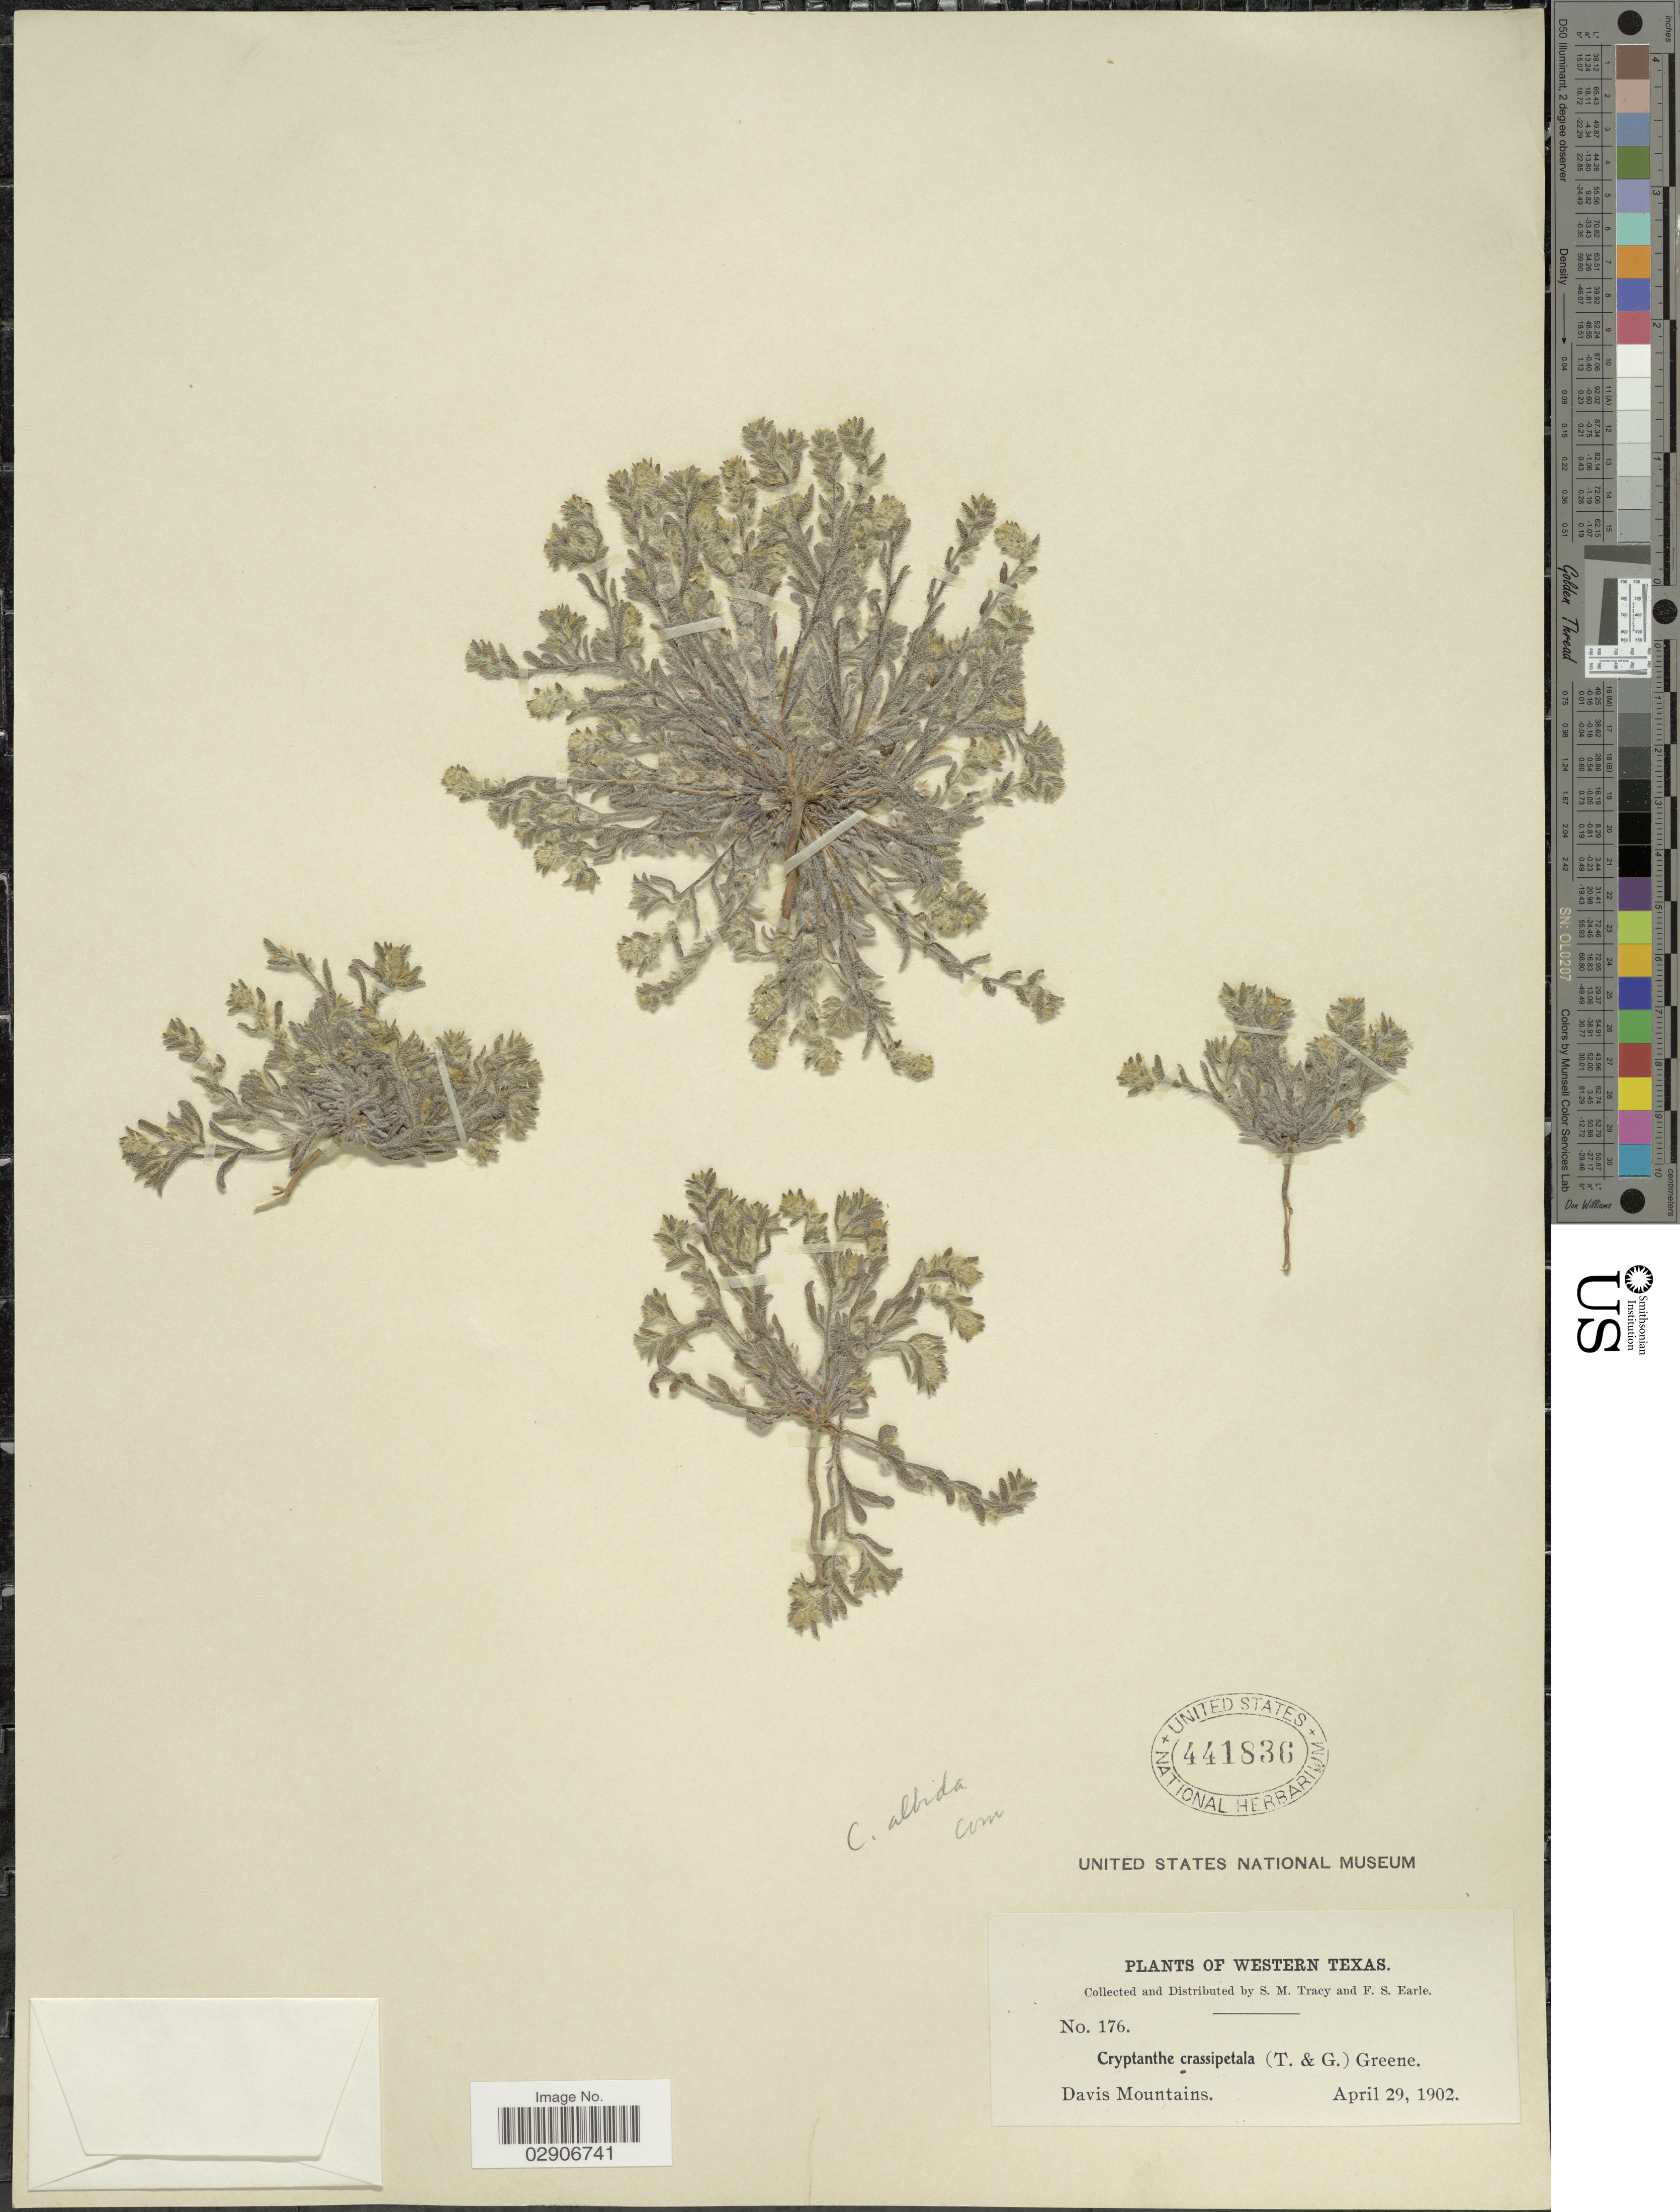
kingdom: Plantae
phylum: Tracheophyta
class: Magnoliopsida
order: Boraginales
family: Boraginaceae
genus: Cryptantha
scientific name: Cryptantha albida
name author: (Kunth) I.M. Johnst.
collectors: S. M. Tracy & F. S. Earle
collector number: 176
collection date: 1902-04-29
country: United States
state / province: Texas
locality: Davis Mountains. Western Texas.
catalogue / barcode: US 441836